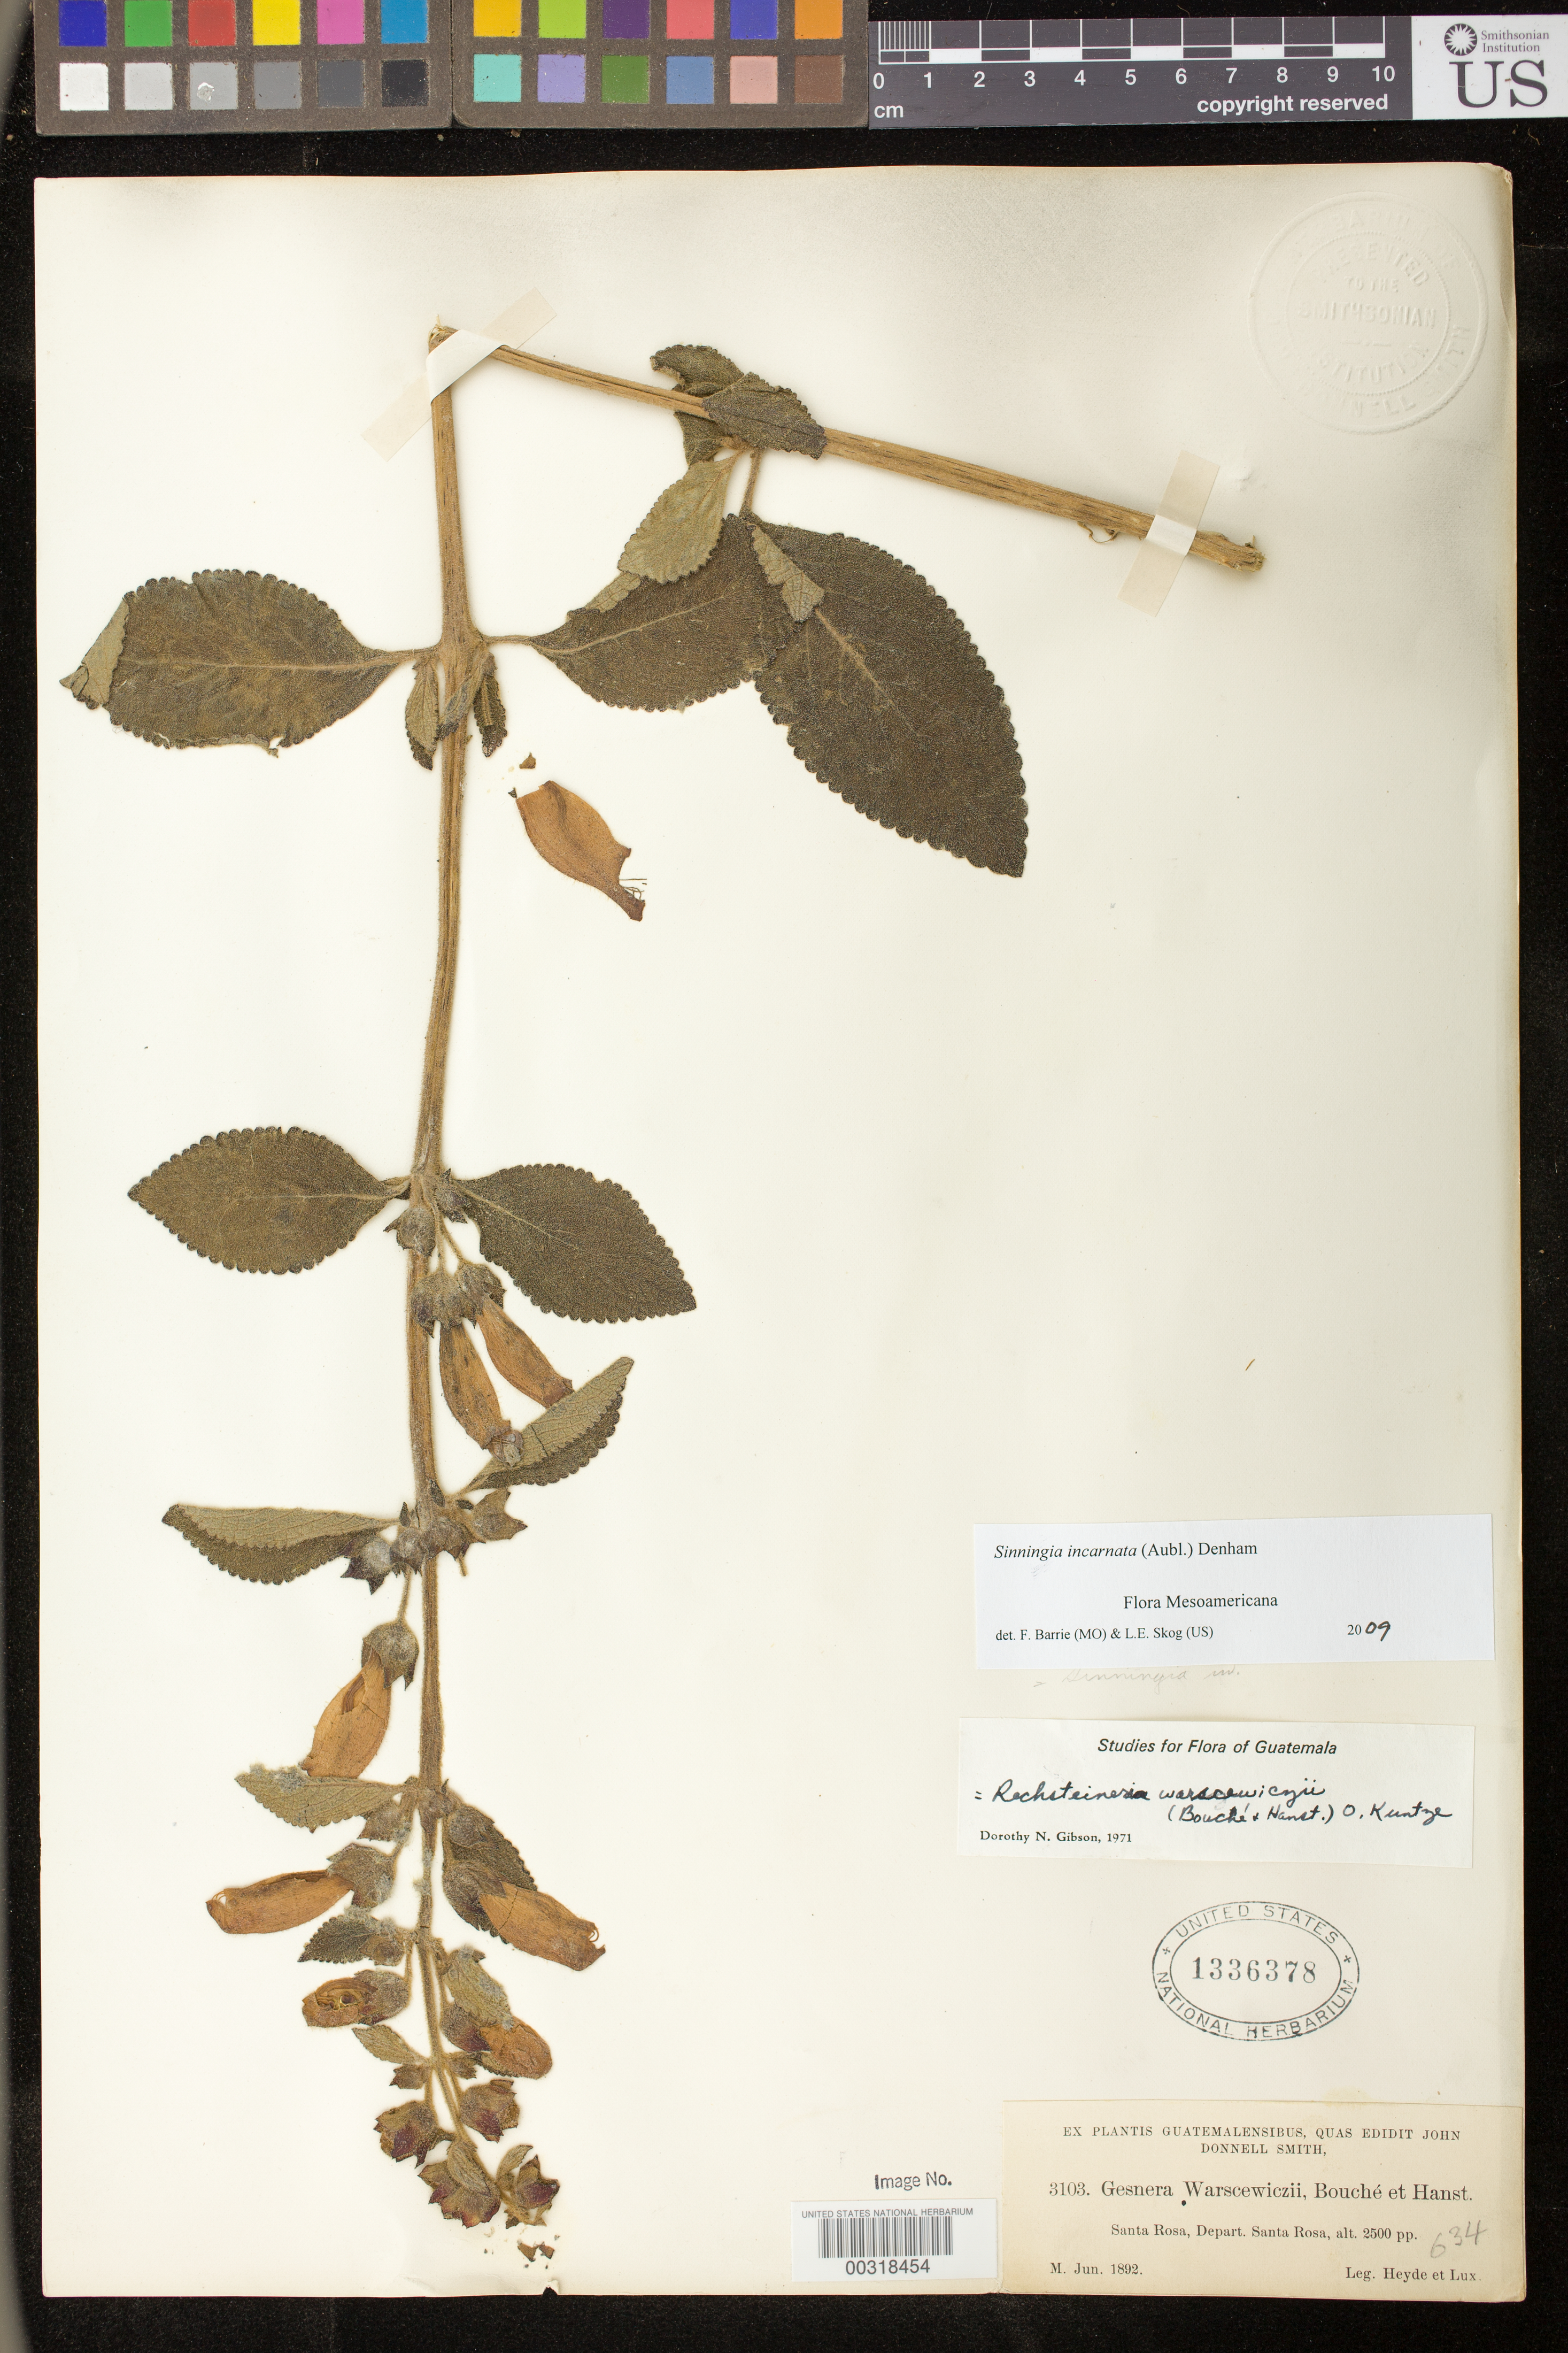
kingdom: Plantae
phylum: Tracheophyta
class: Magnoliopsida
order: Lamiales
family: Gesneriaceae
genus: Sinningia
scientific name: Sinningia incarnata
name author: (Aubl.) D.L. Denham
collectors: E. T. Heyde & E. Lux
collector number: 3103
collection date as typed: Jun 1892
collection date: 1892-06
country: Guatemala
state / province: Santa Rosa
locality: Santa Rosa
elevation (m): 762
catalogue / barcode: US 1336378